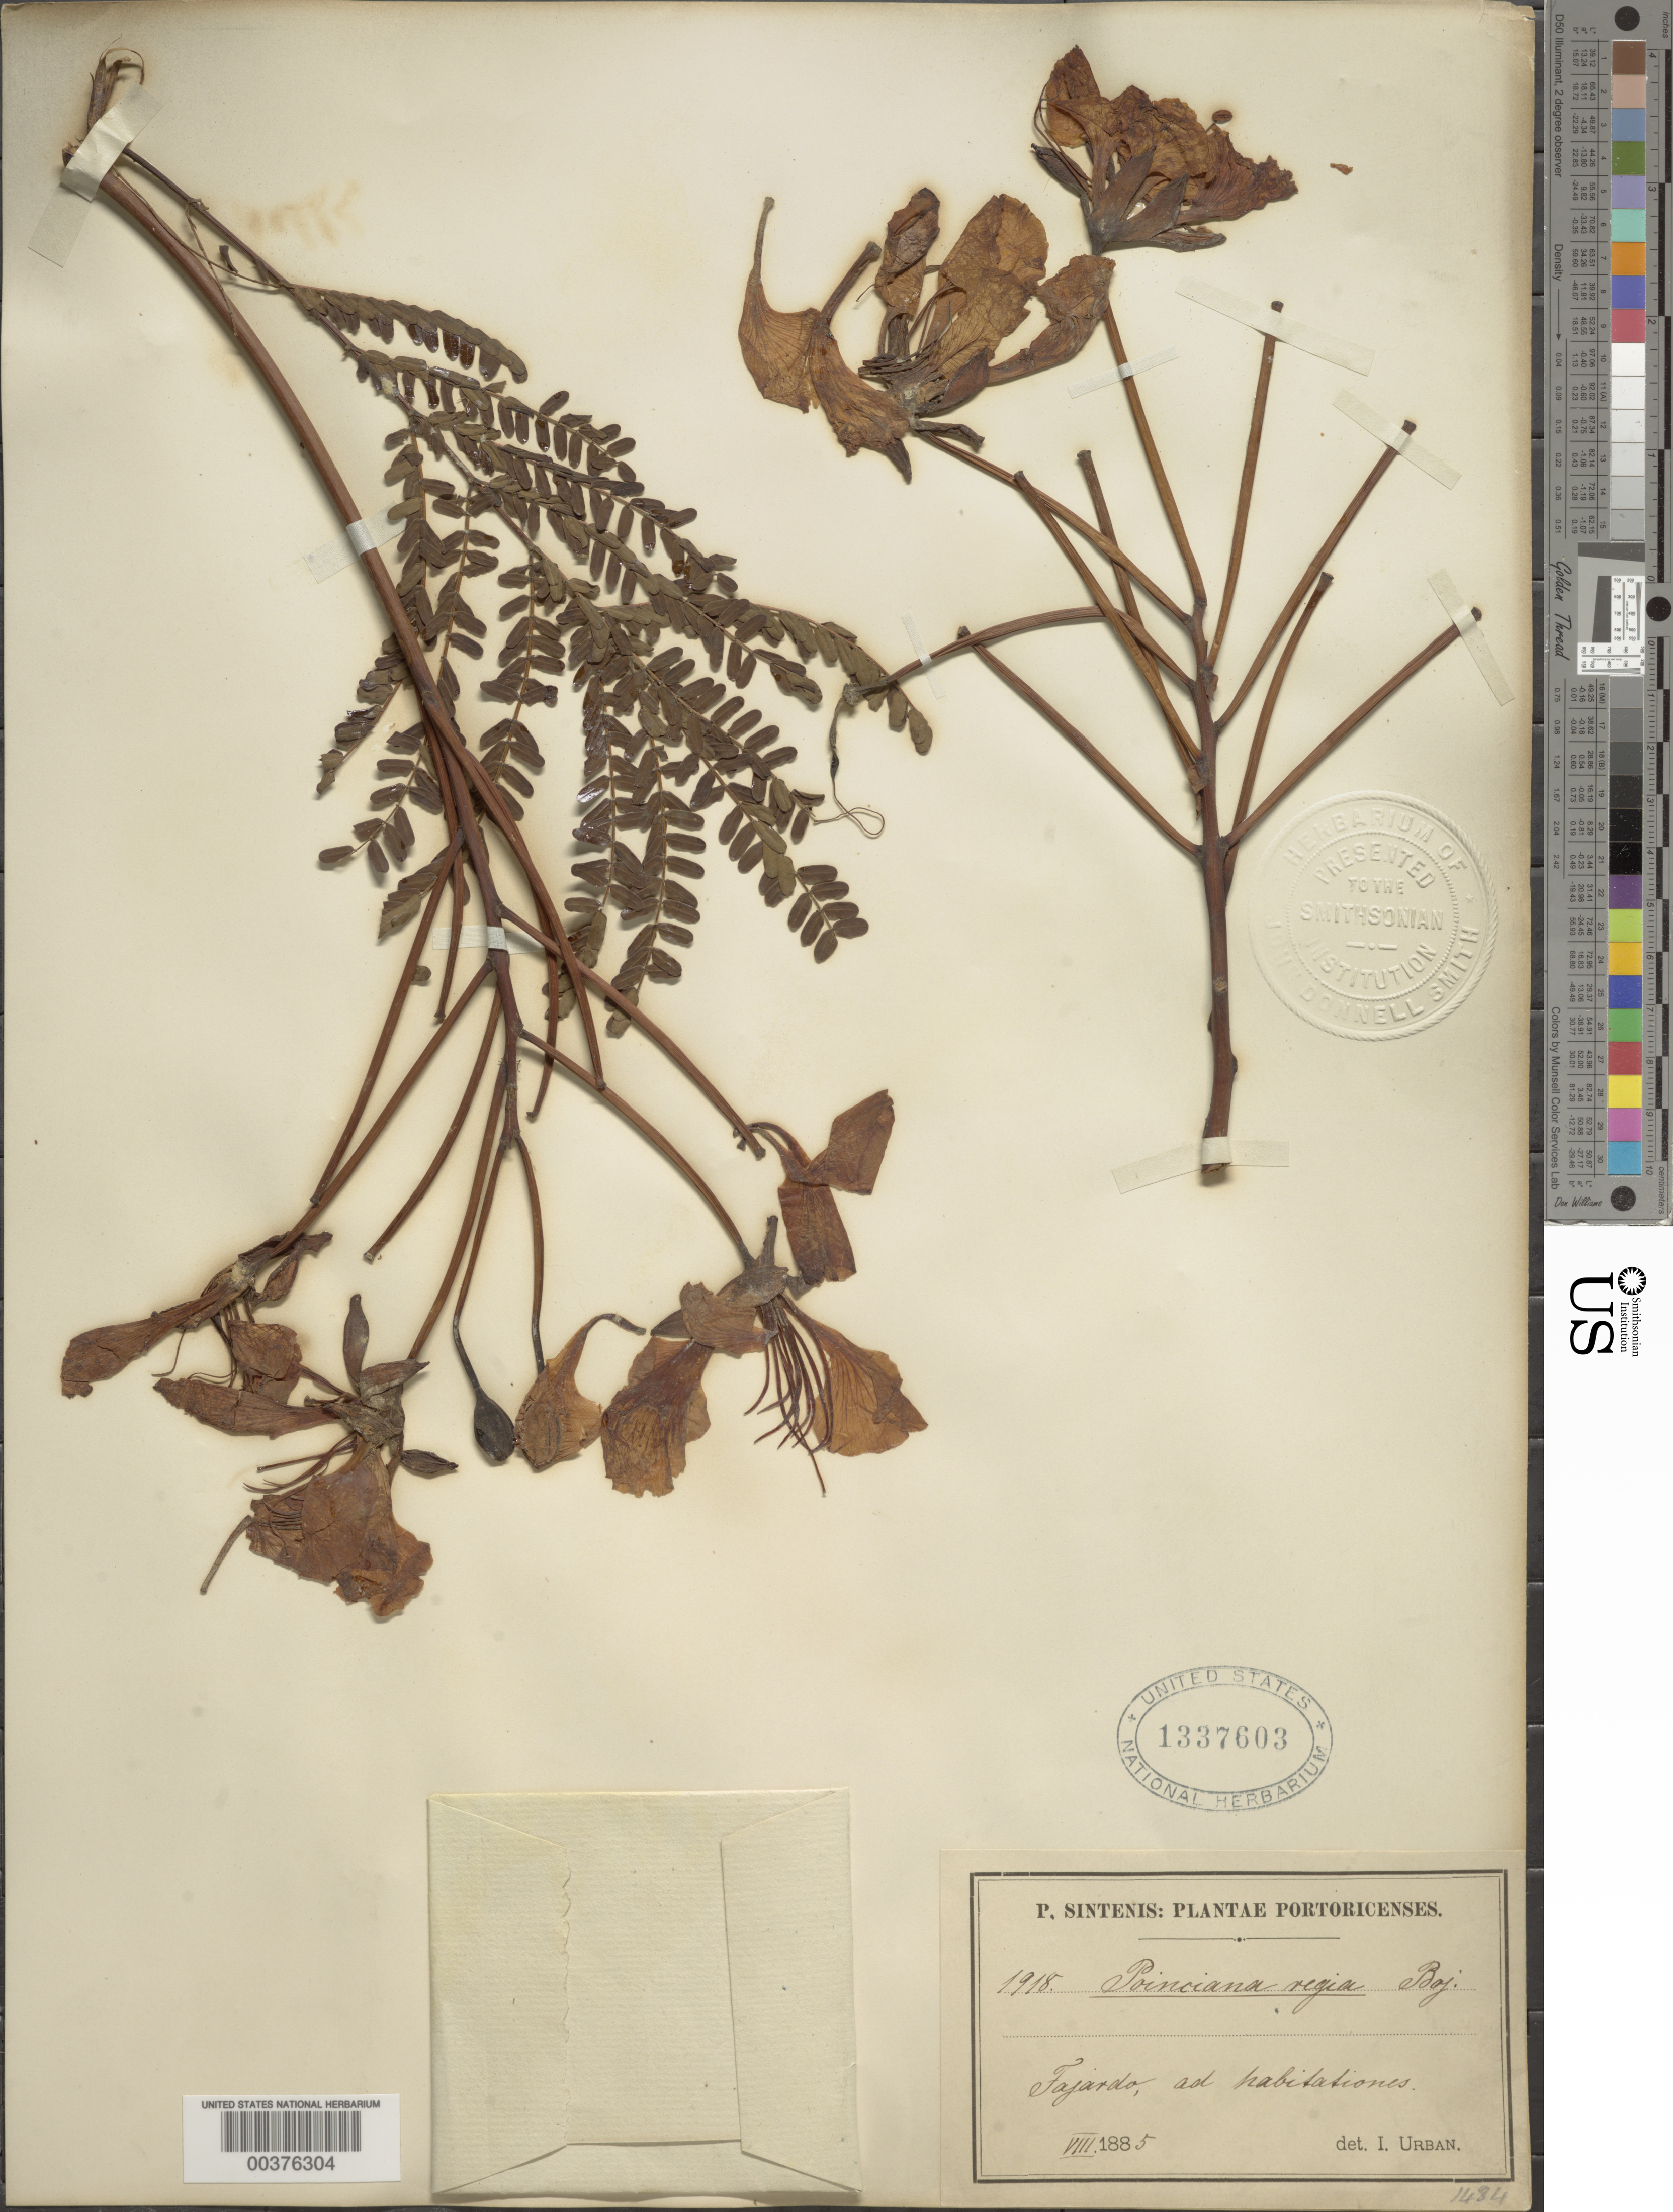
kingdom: Plantae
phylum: Tracheophyta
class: Magnoliopsida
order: Fabales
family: Fabaceae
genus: Delonix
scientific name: Delonix regia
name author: (Bojer ex Hook.) Raf.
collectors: P. Sintenis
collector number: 1918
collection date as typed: Aug 1885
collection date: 1885-08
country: Puerto Rico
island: Greater Antilles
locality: Fajardo, ad habitationes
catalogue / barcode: US 1337603